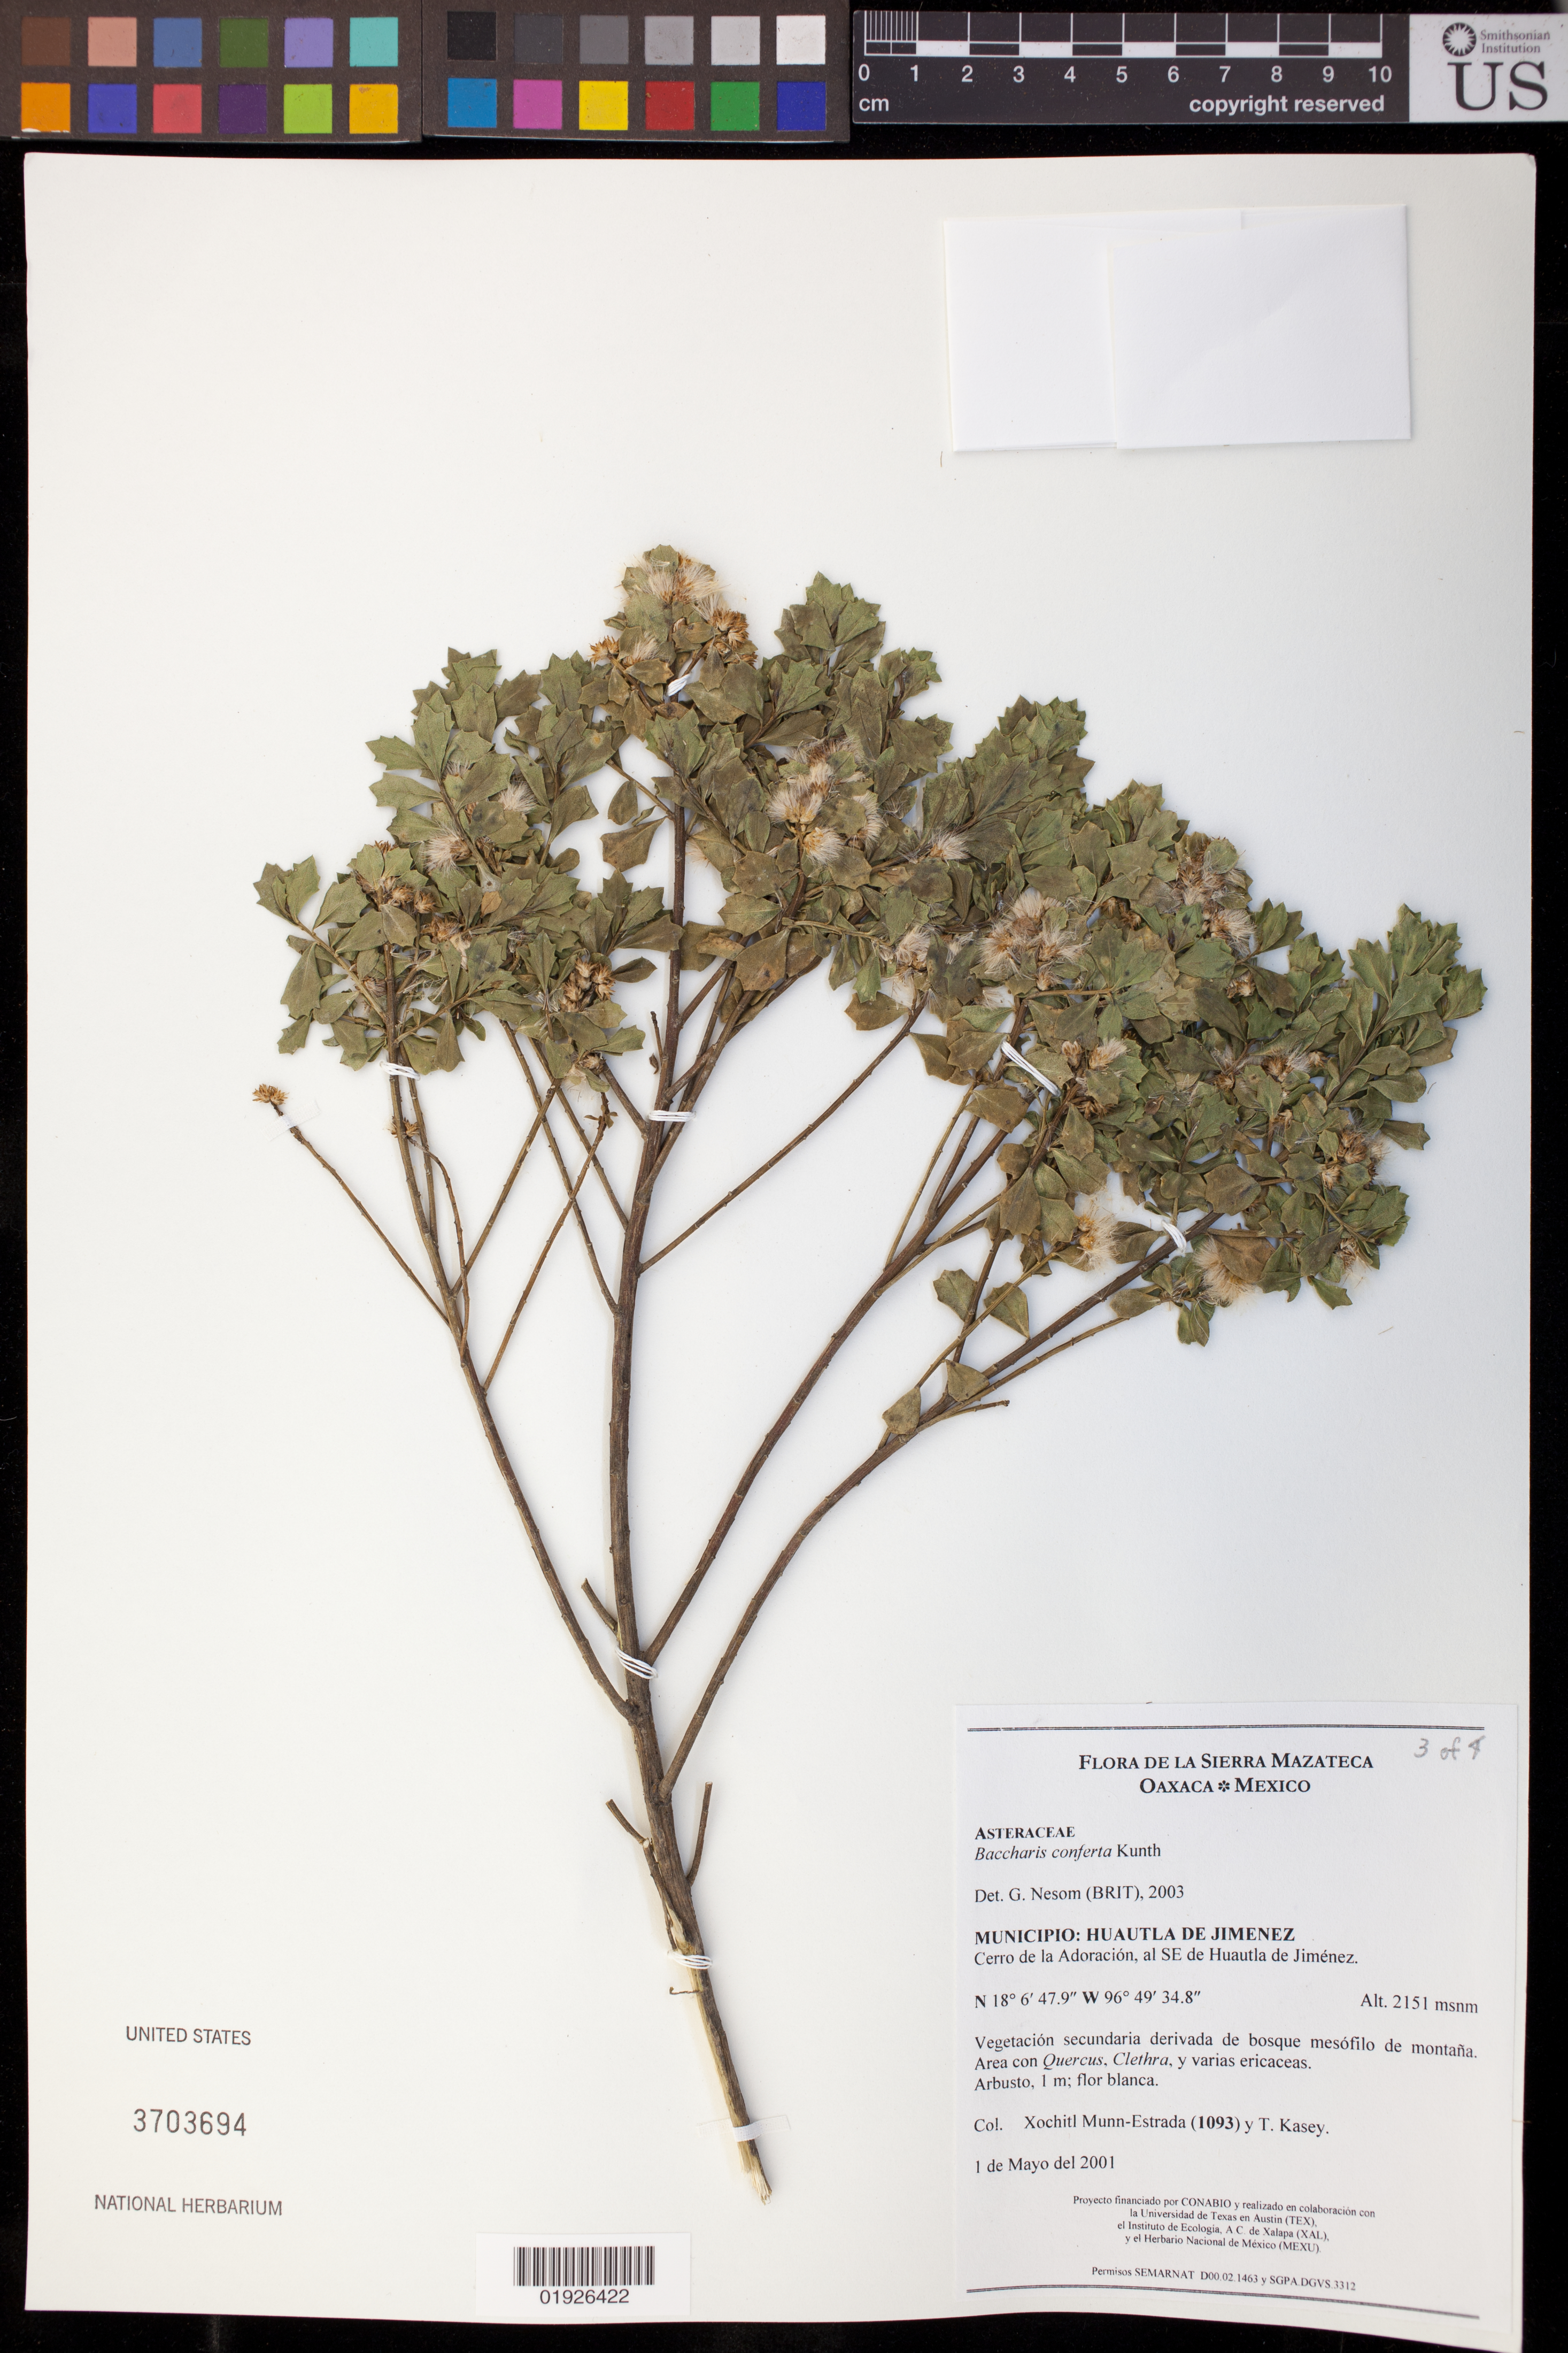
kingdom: Plantae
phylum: Tracheophyta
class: Magnoliopsida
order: Asterales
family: Asteraceae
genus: Baccharis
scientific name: Baccharis conferta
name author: Kunth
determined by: Nesom, Guy L.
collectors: X. Munn-Estrada & T. Kasey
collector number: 1093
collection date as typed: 1 de Mayo del 2001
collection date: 2001-05-01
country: Mexico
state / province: Oaxaca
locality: Huautla de Jimenez, Cerro de la Adoracion, al SE de Huautla de Jimenez.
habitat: Vegetacion secundaria derivada de bosque mesofilo de montana.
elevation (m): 2151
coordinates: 18 6 47.9 N, 96 49 34.8 W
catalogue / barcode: US 3703694